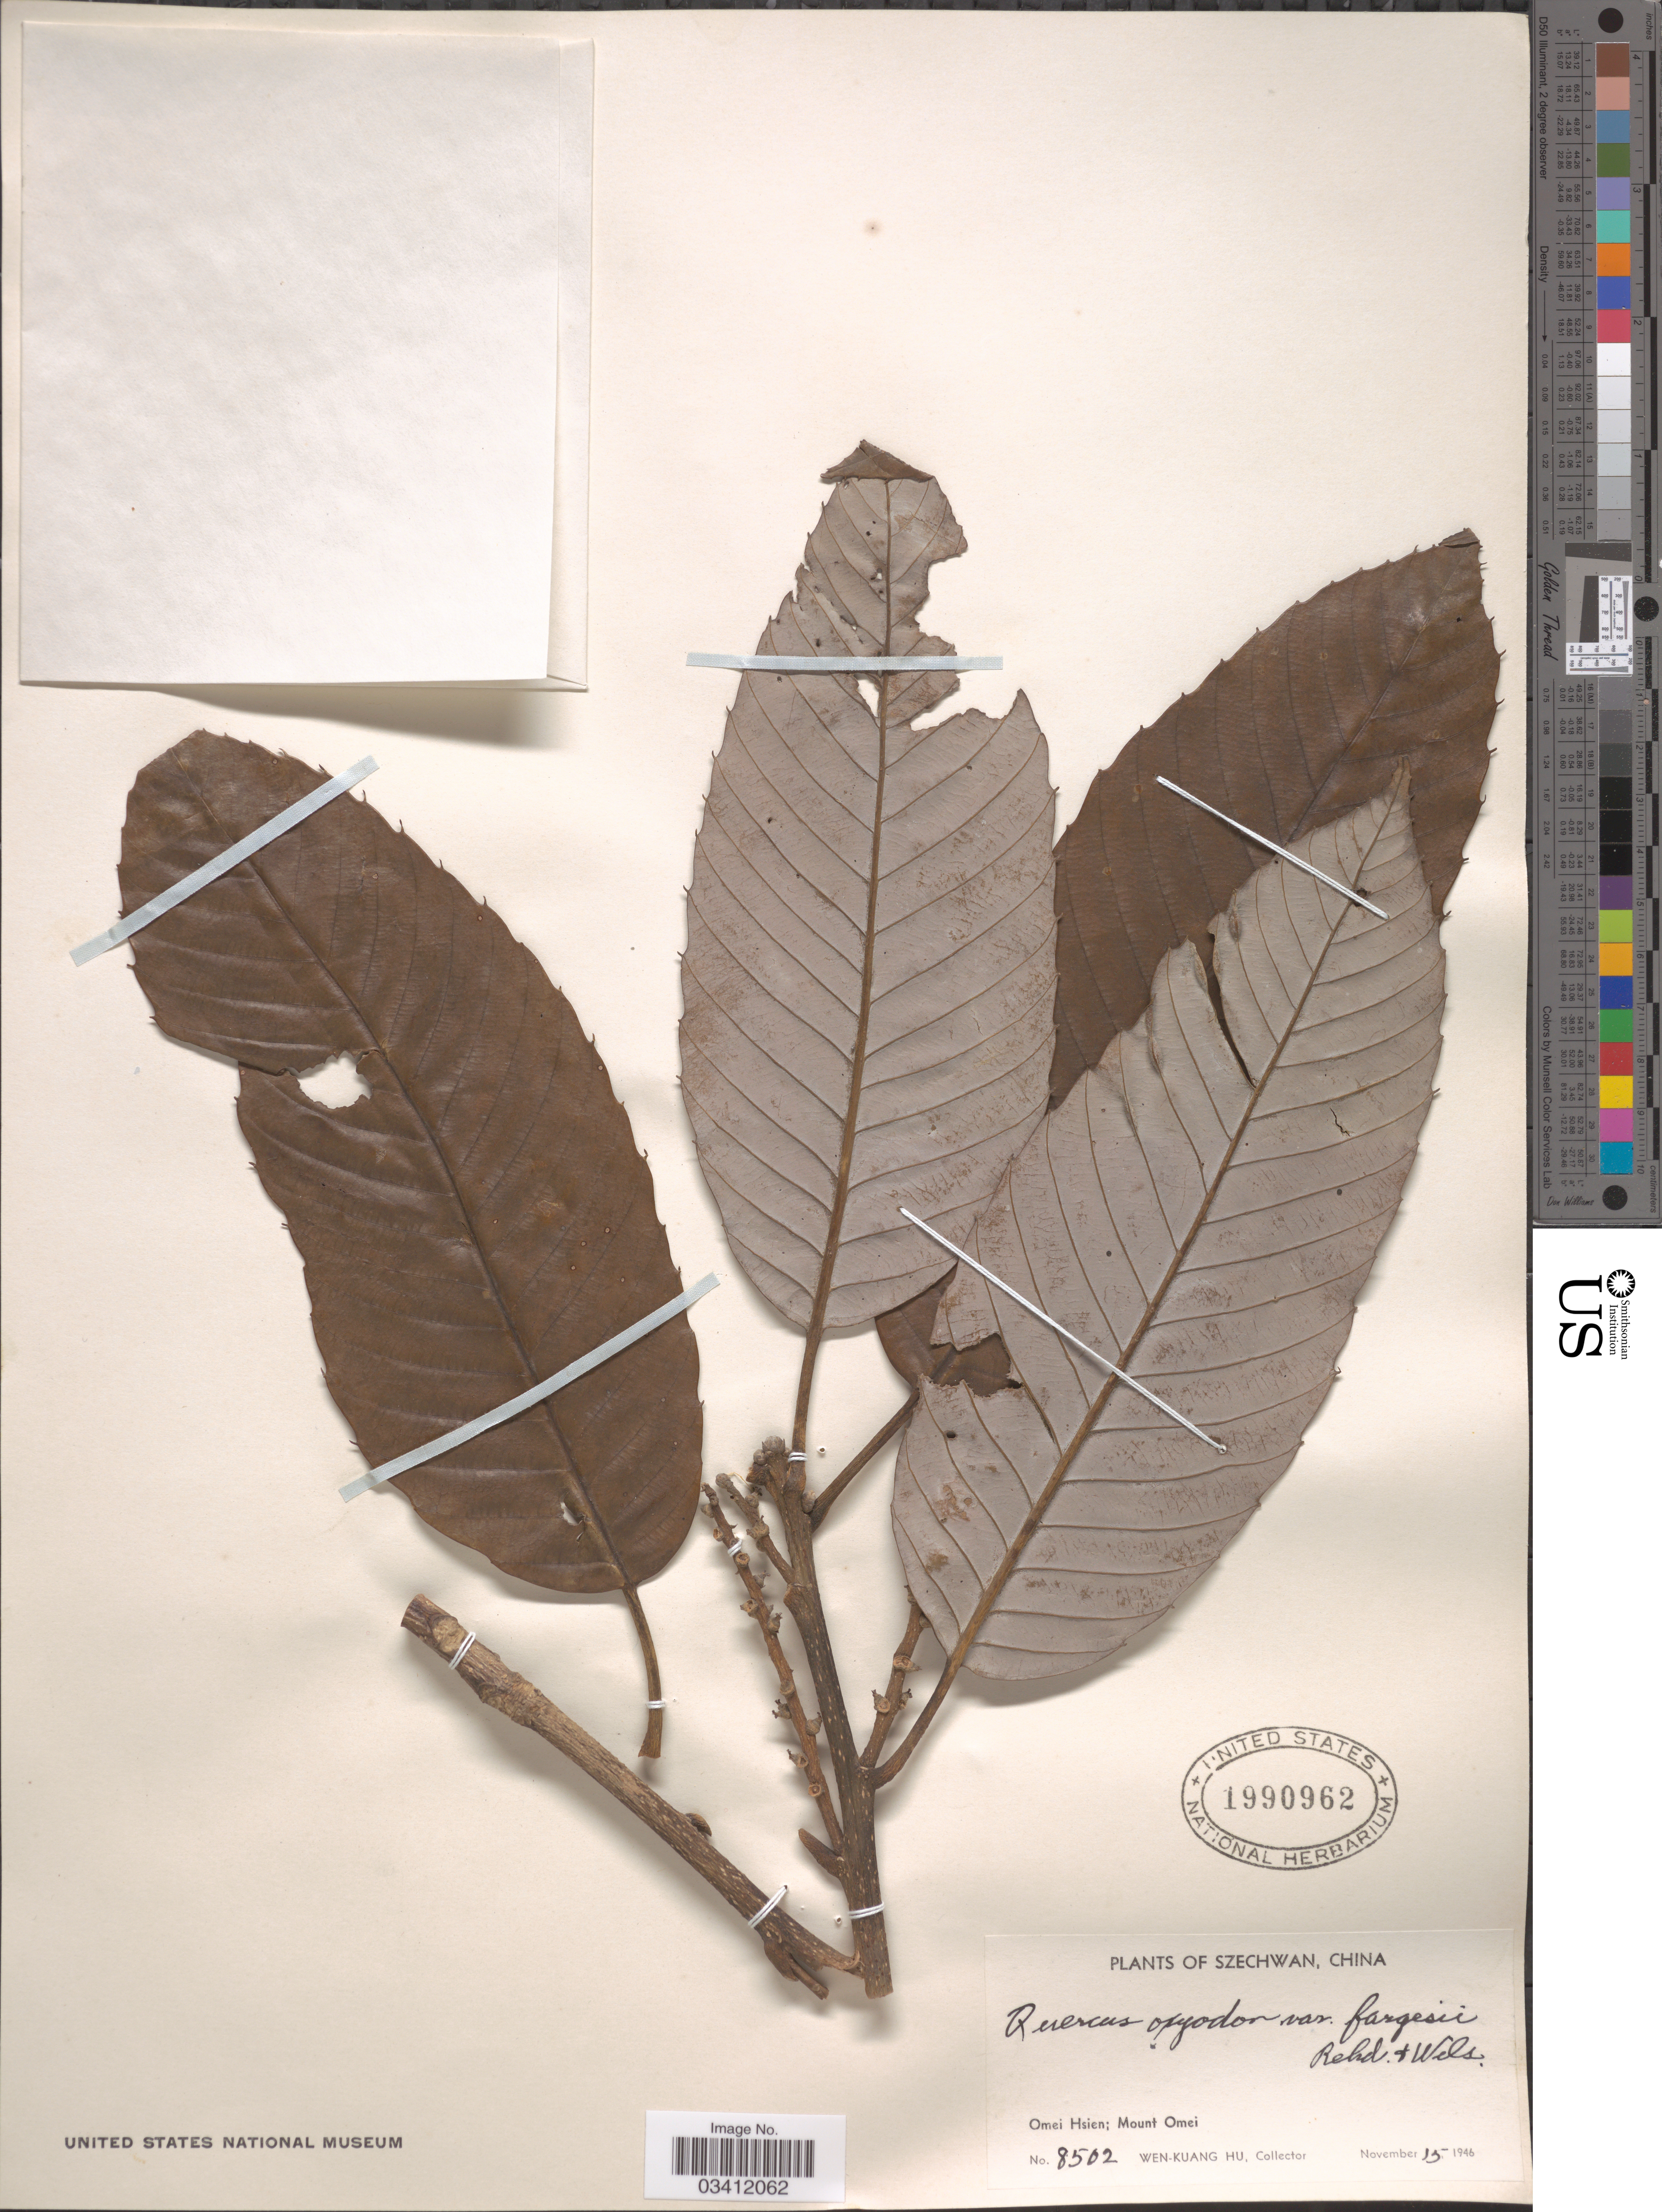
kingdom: Plantae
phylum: Tracheophyta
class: Magnoliopsida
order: Fagales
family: Fagaceae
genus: Quercus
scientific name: Quercus oxyodon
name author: Miq.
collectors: W. K. Hu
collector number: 8502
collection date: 1946-11-15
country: China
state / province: Sichuan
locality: Szechwan. Omei Hsien; Mount Omei.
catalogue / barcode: US 1990962